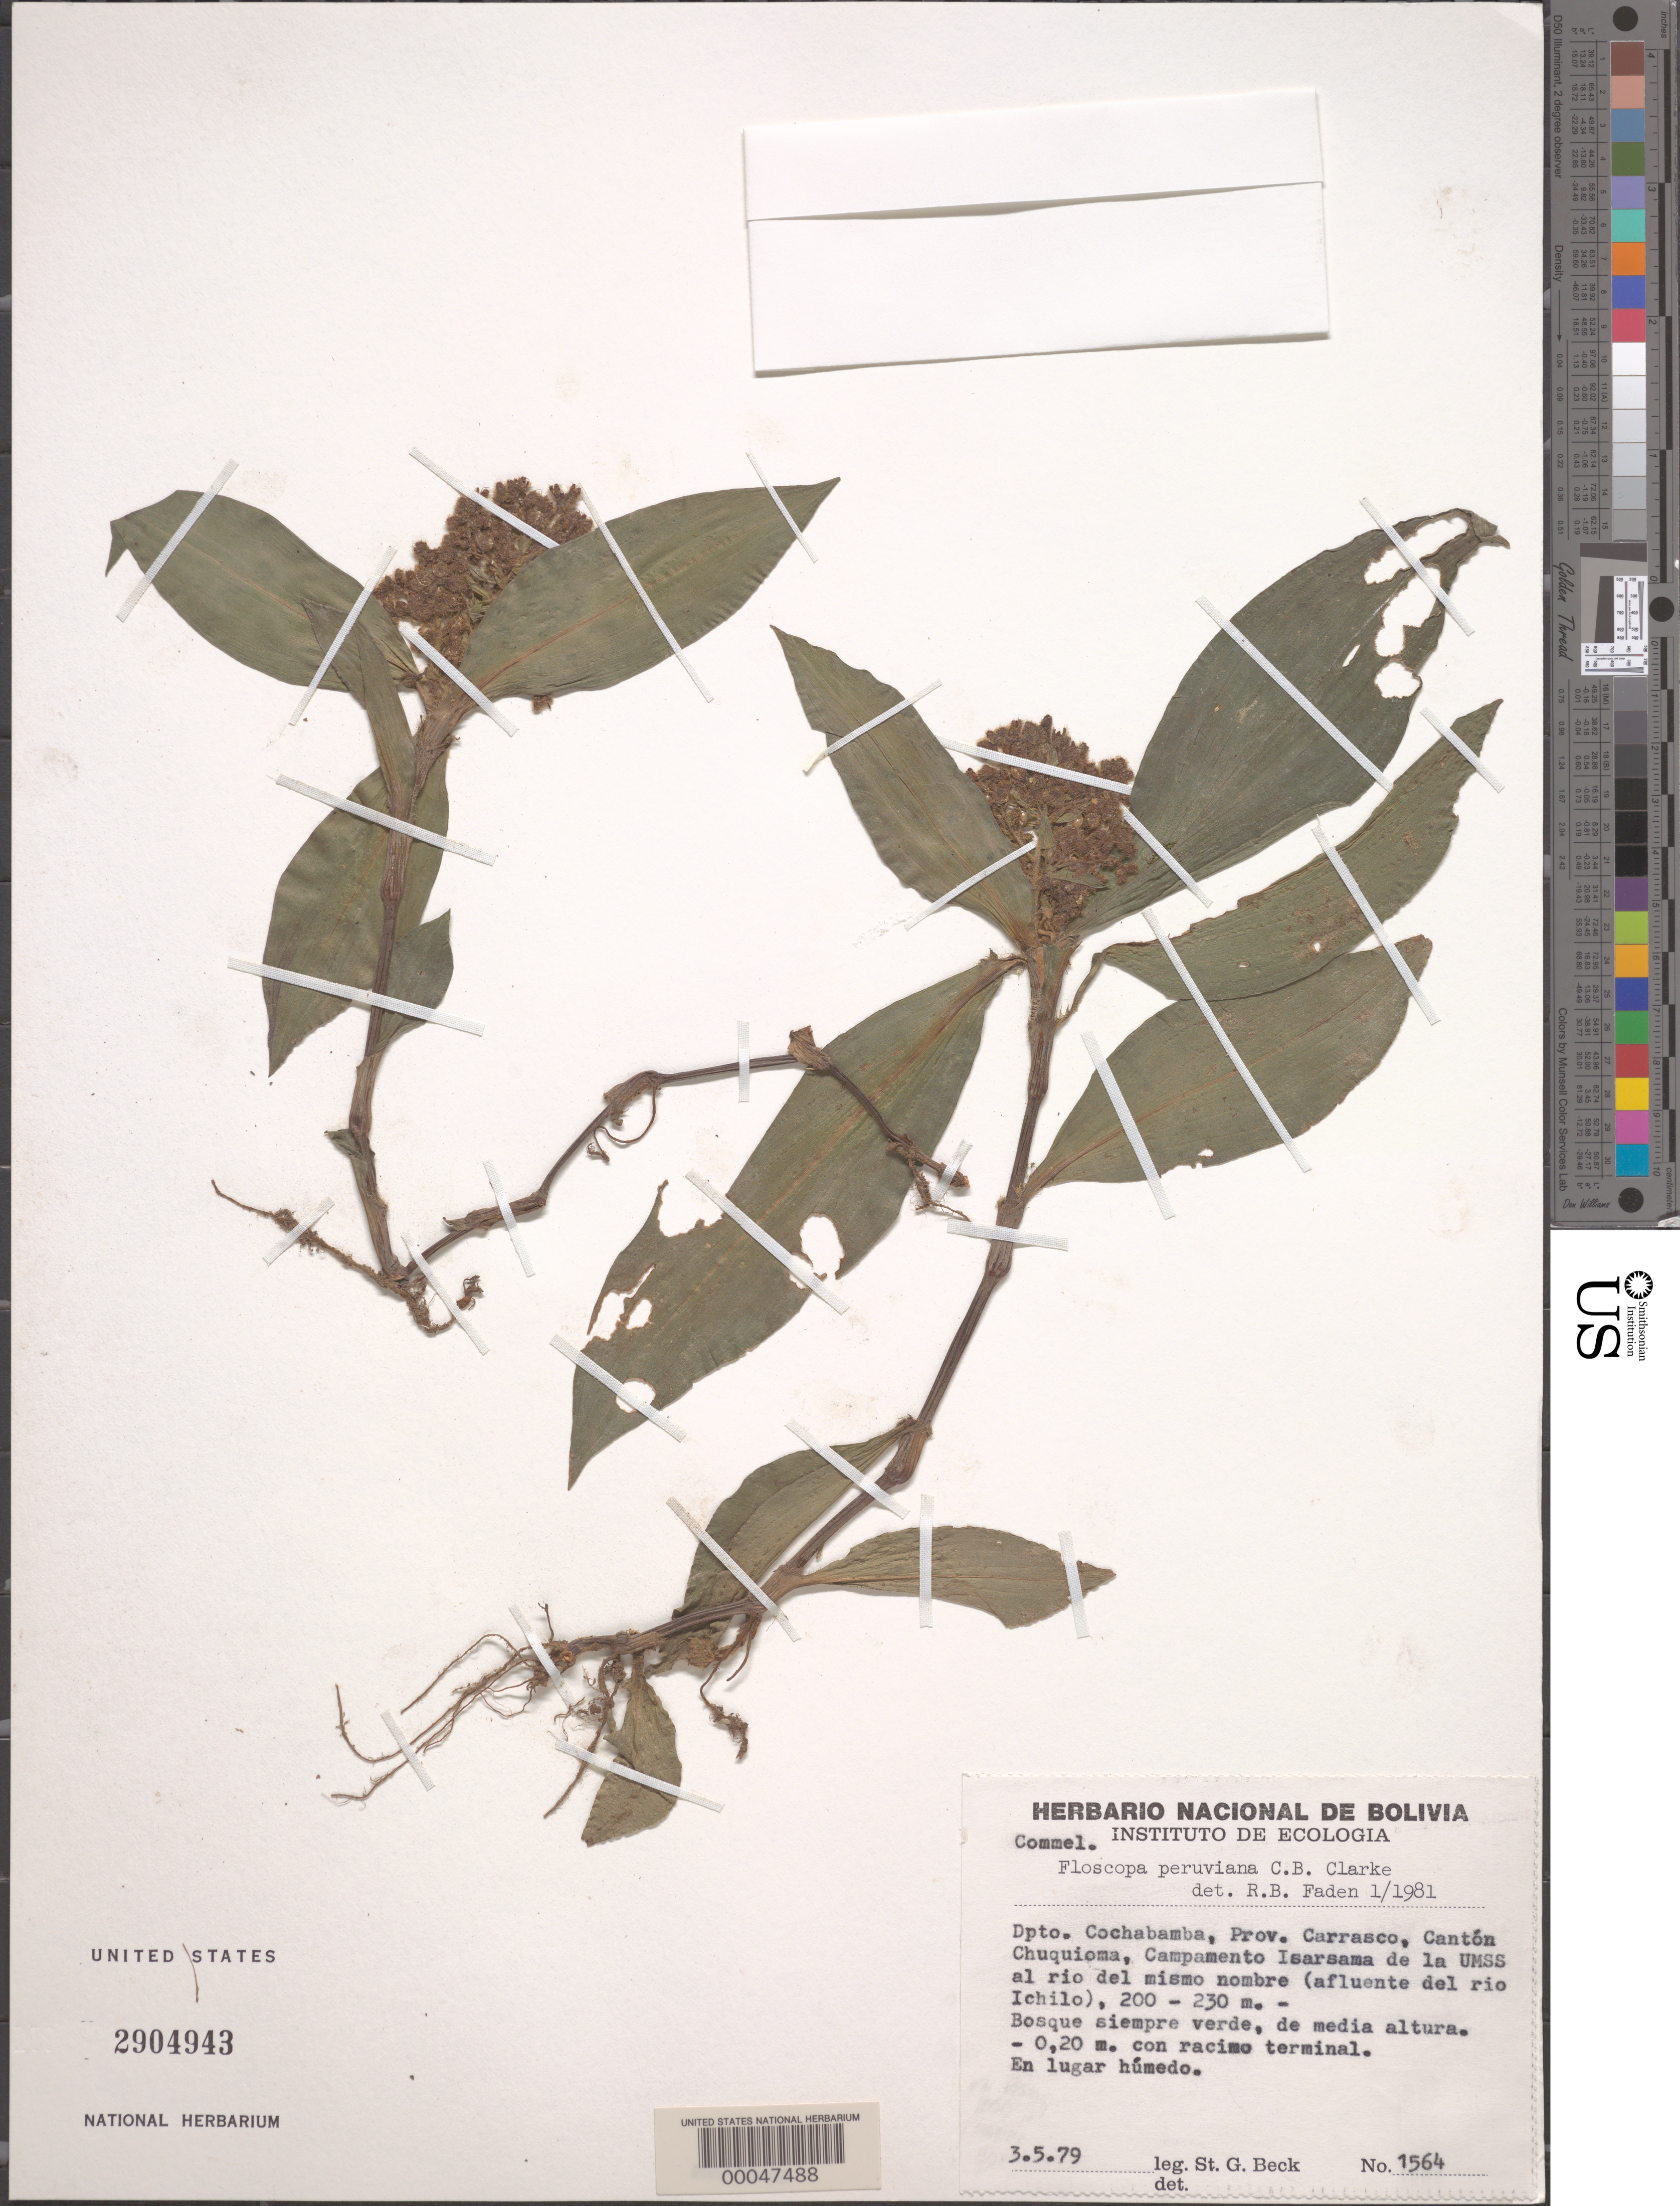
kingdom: Plantae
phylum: Tracheophyta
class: Liliopsida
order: Commelinales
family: Commelinaceae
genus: Floscopa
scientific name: Floscopa peruviana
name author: Hassk. ex C.B. Clarke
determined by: Faden, Robert B., (US), Smithsonian Institution - National Museum of Natural History (UNITED STATES)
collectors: S. G. Beck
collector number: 1564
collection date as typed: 03 May 1979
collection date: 1979-05-03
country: Bolivia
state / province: Cochabamba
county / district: Carrasco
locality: Canton Chuquioma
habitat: Moist soil, evergreen forest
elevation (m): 200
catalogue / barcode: US 2904943